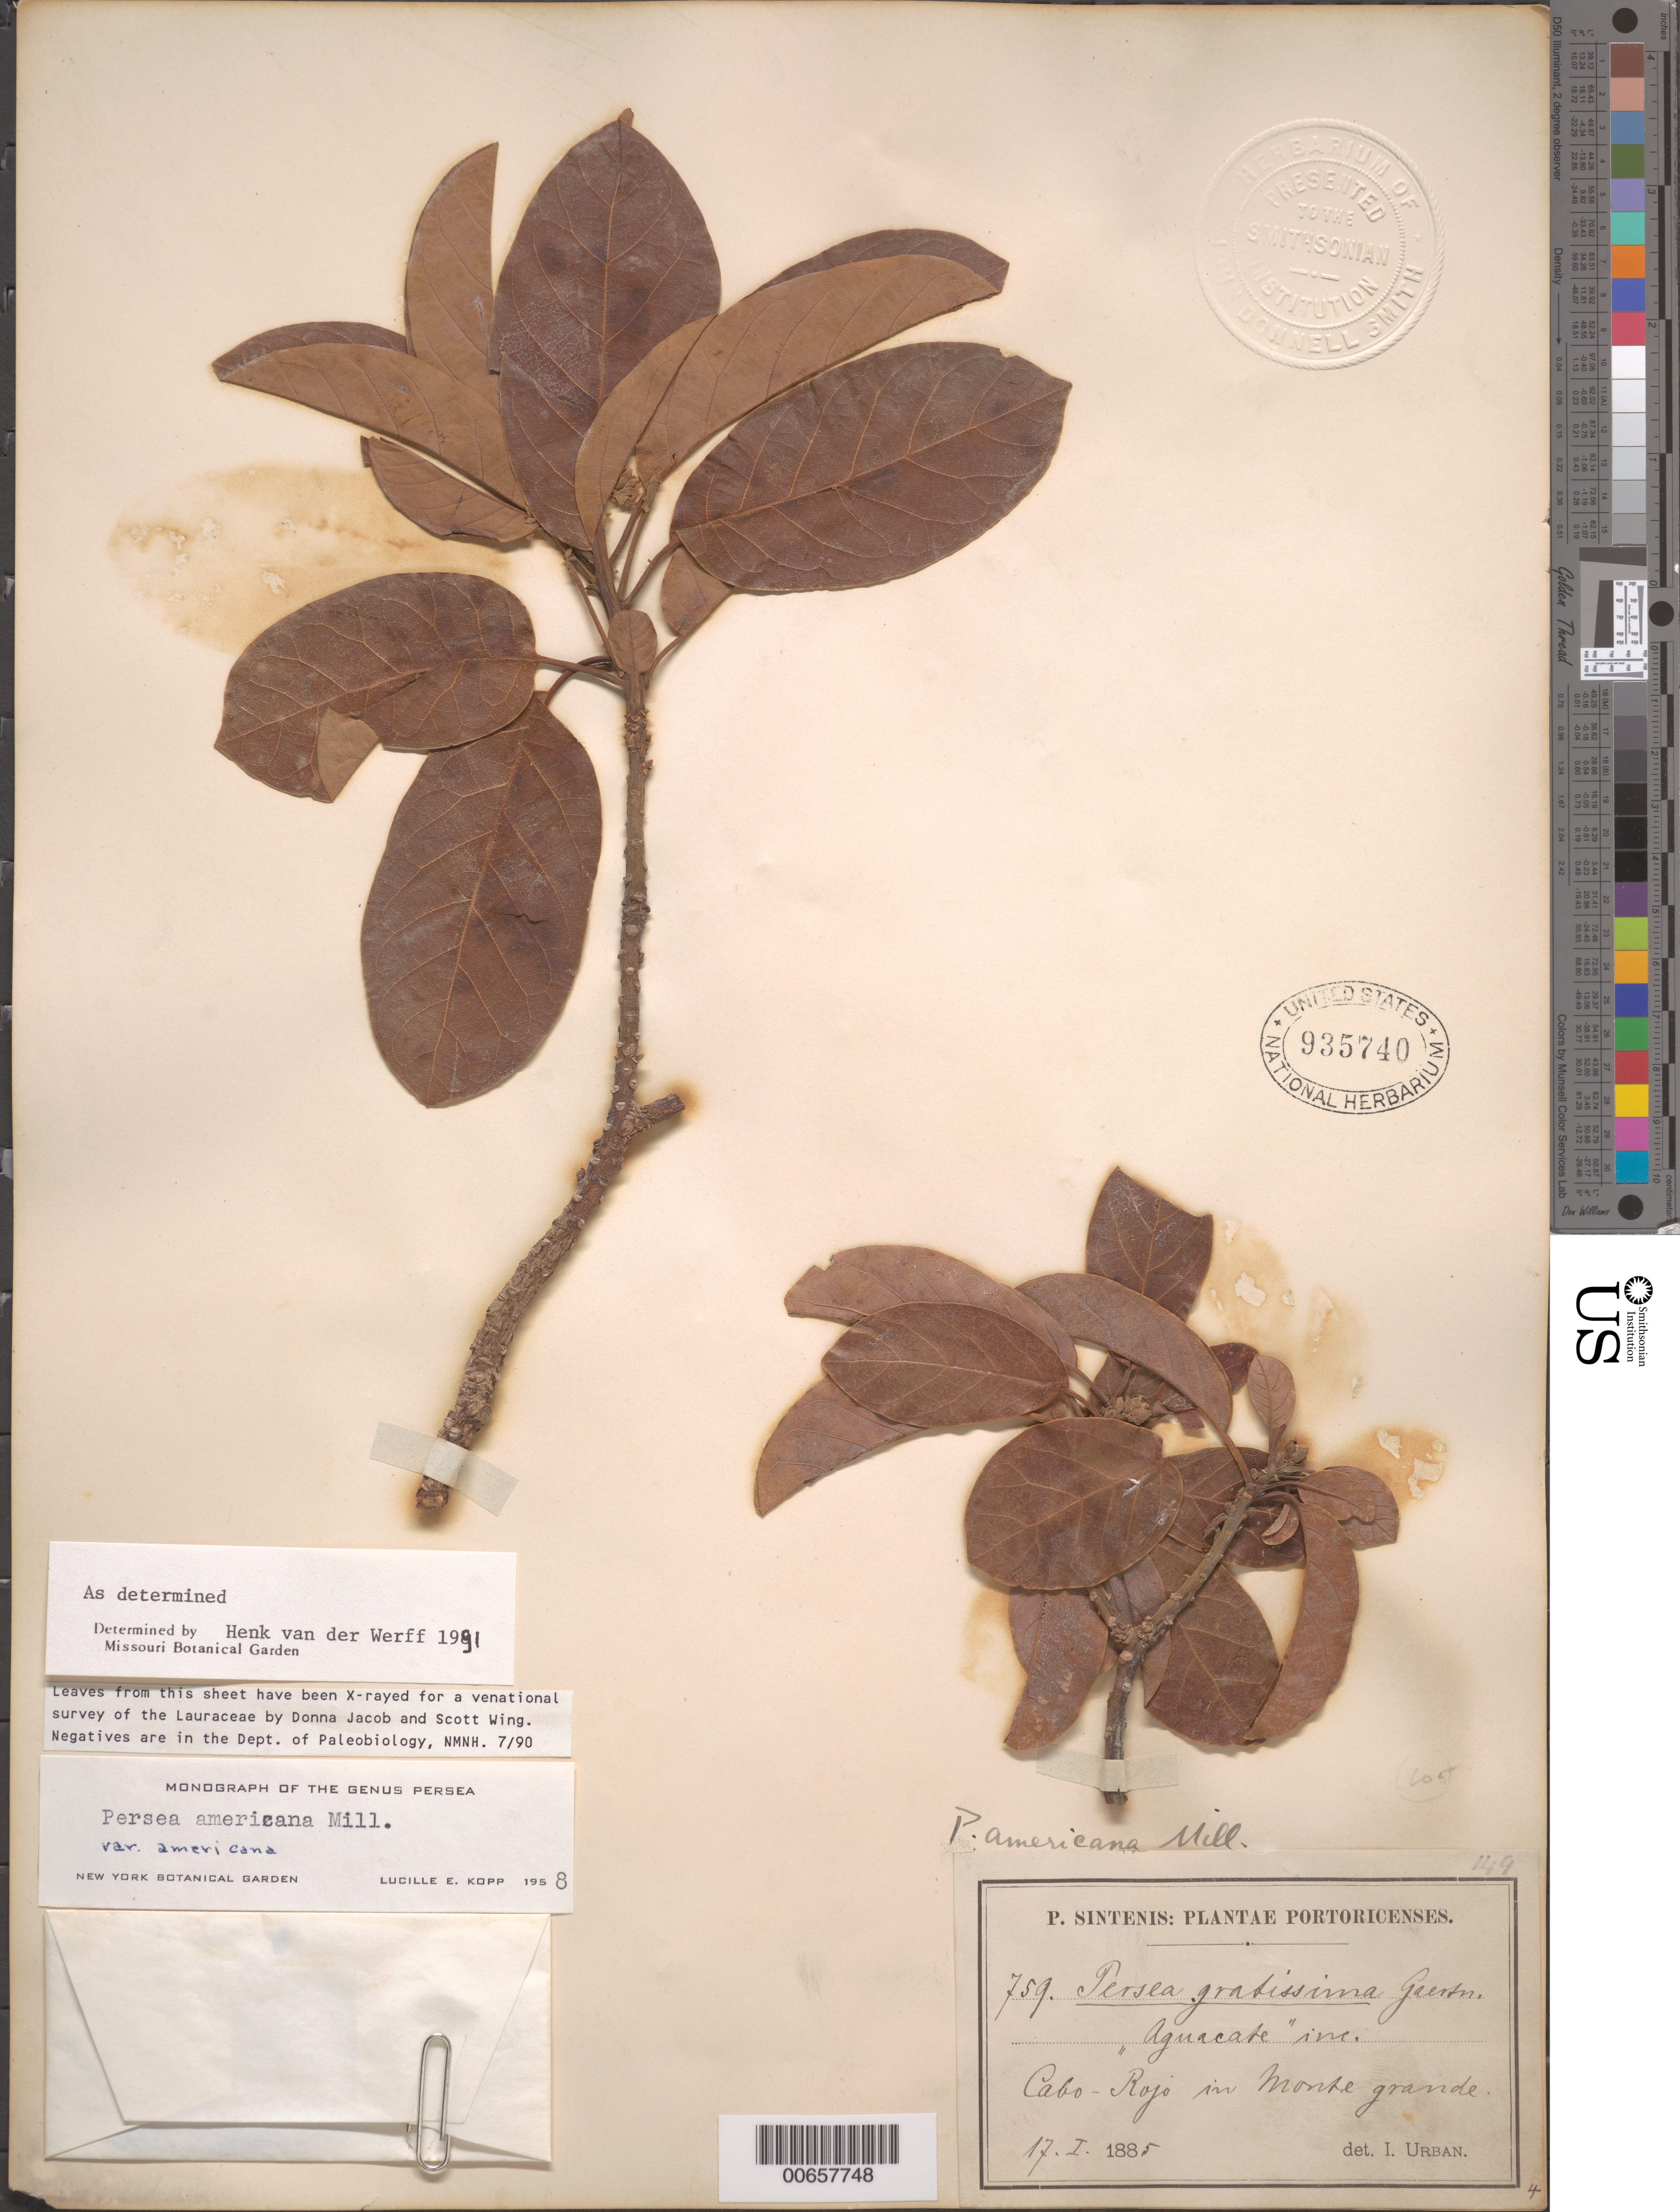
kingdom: Plantae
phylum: Tracheophyta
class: Magnoliopsida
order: Laurales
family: Lauraceae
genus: Persea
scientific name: Persea americana var. americana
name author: Mill.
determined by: Kopp, L. E., (NY), New York Botanical Garden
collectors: P. Sintenis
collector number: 759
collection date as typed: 17 Jan 1885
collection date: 1885-01-17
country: Puerto Rico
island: Greater Antilles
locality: Cabo-Rojo in monte grande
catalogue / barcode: US 935740